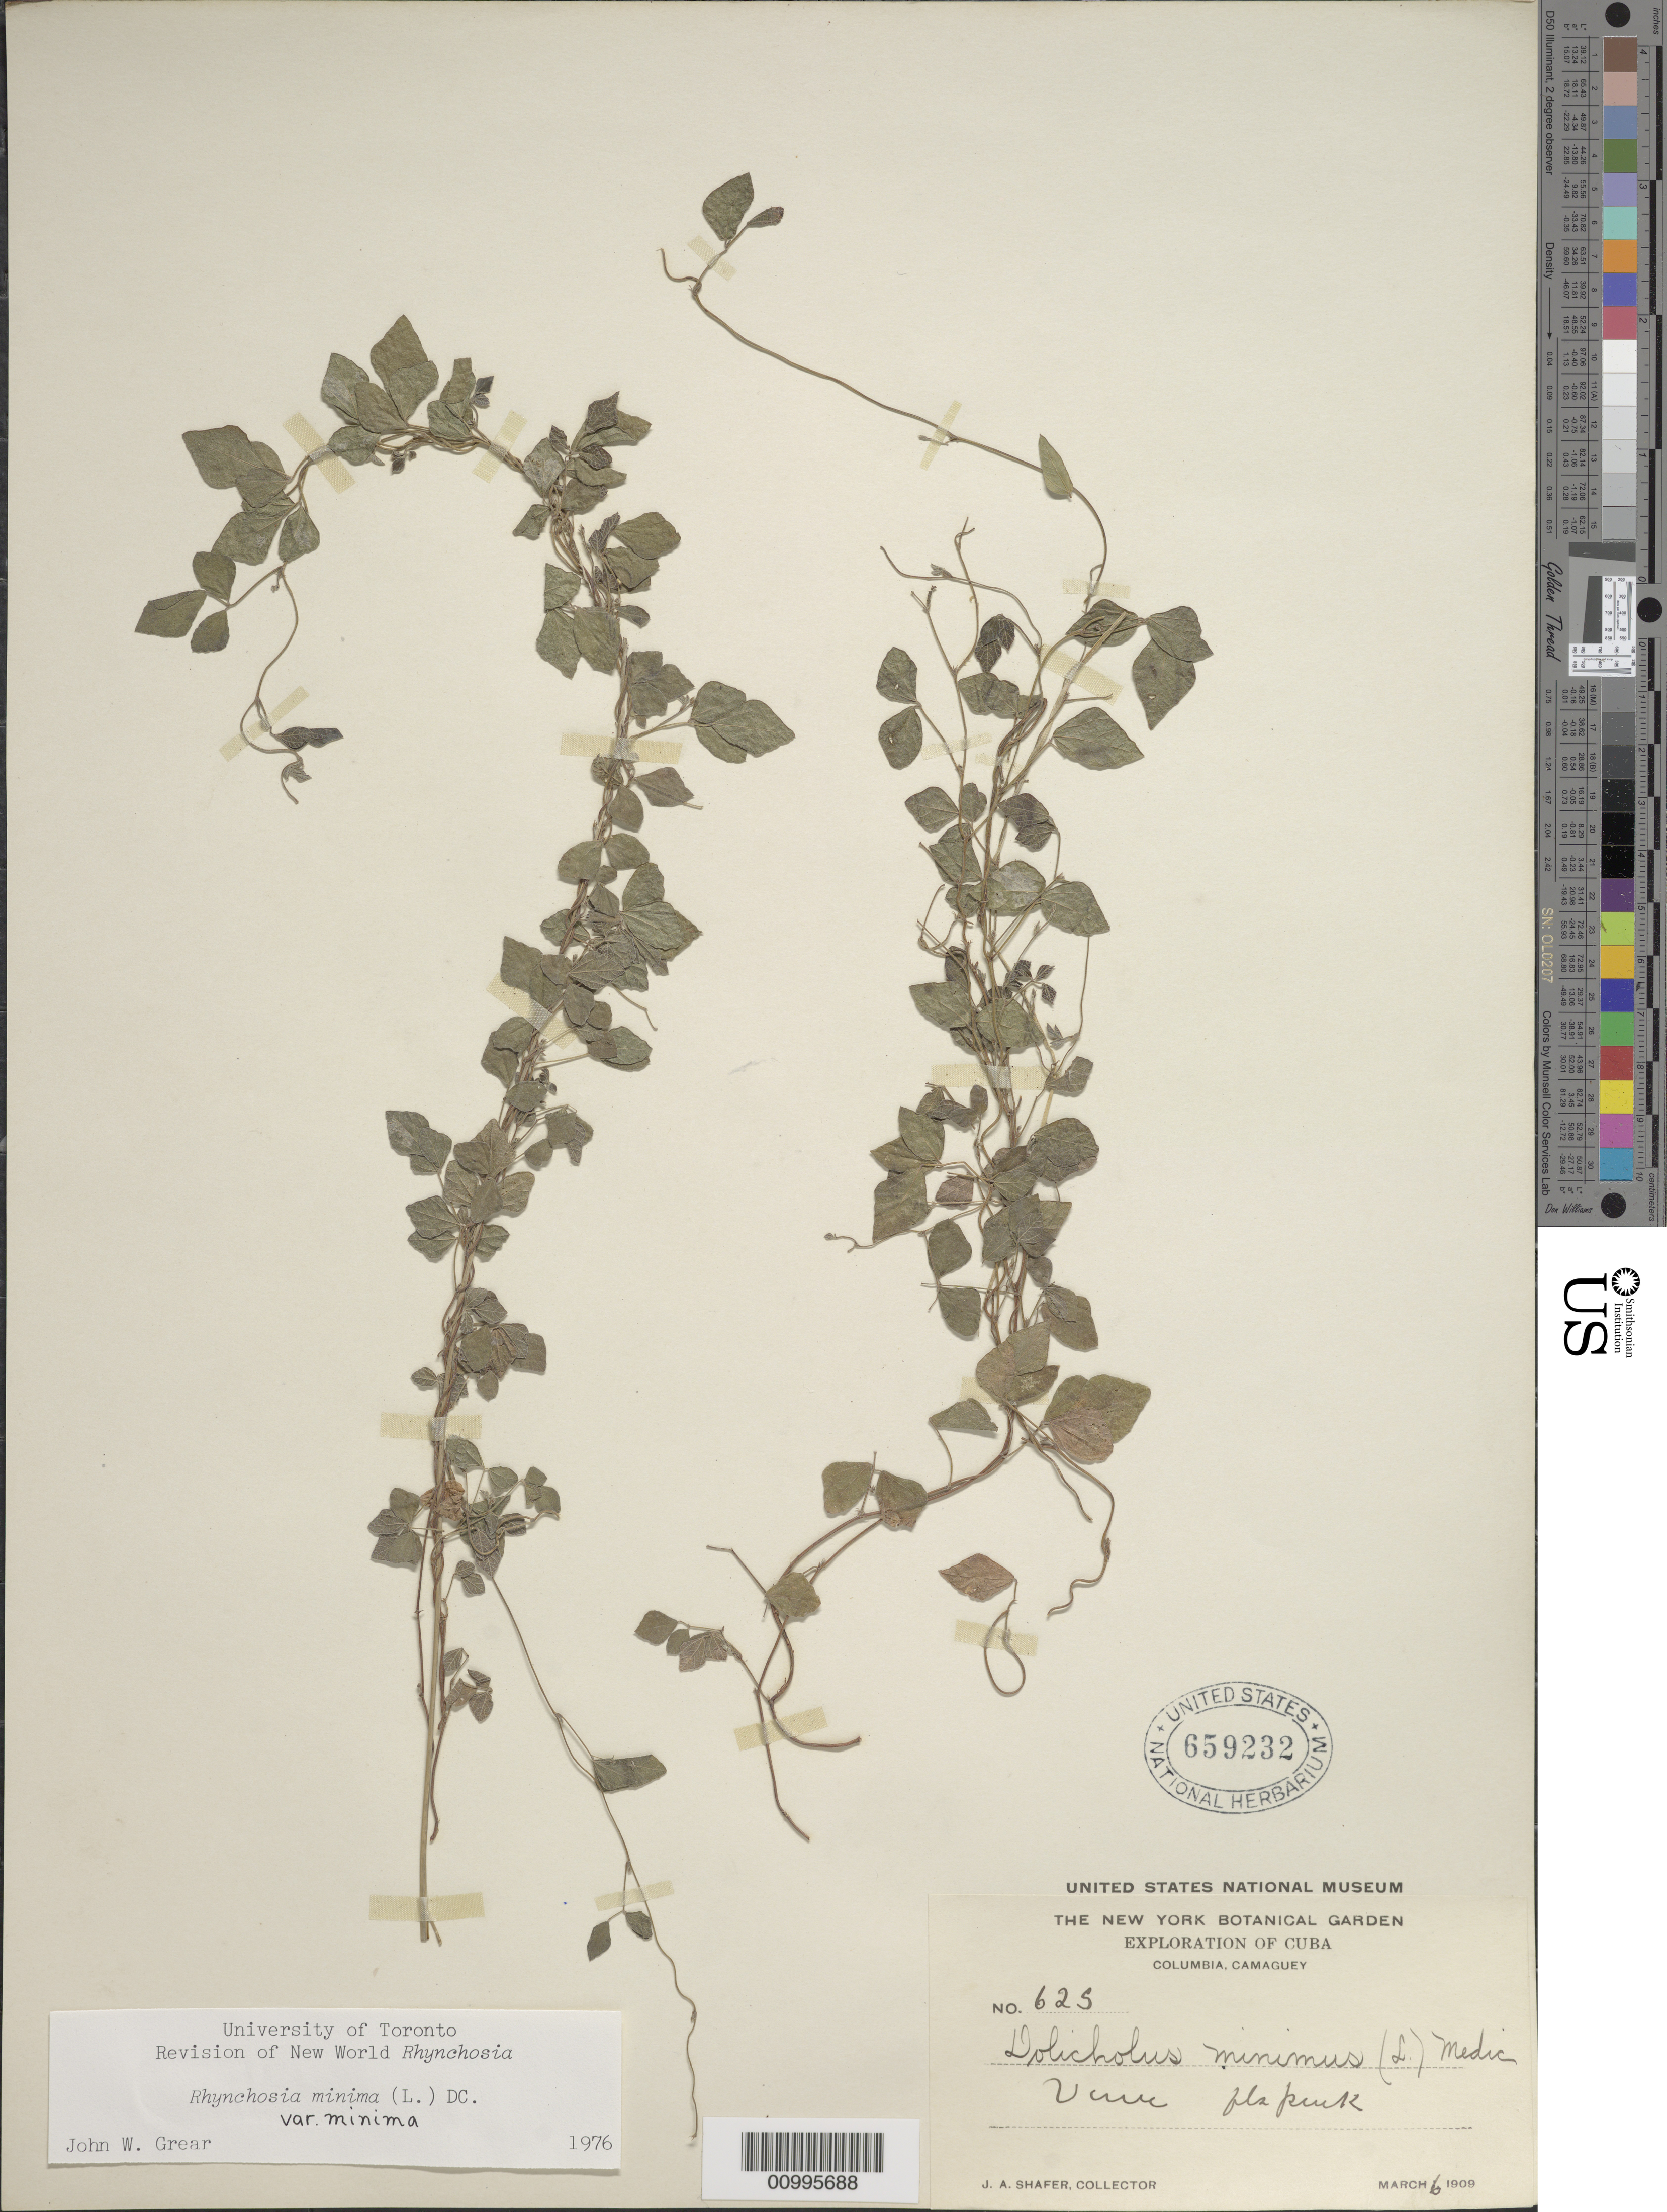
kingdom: Plantae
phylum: Tracheophyta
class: Magnoliopsida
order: Fabales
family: Fabaceae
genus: Rhynchosia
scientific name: Rhynchosia minima var. minima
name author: (L.) DC.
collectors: J. A. Shafer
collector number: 625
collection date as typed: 06 Mar 1909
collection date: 1909-03-06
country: Cuba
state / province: Camagüey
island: Cuba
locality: Columbia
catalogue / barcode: US 659232